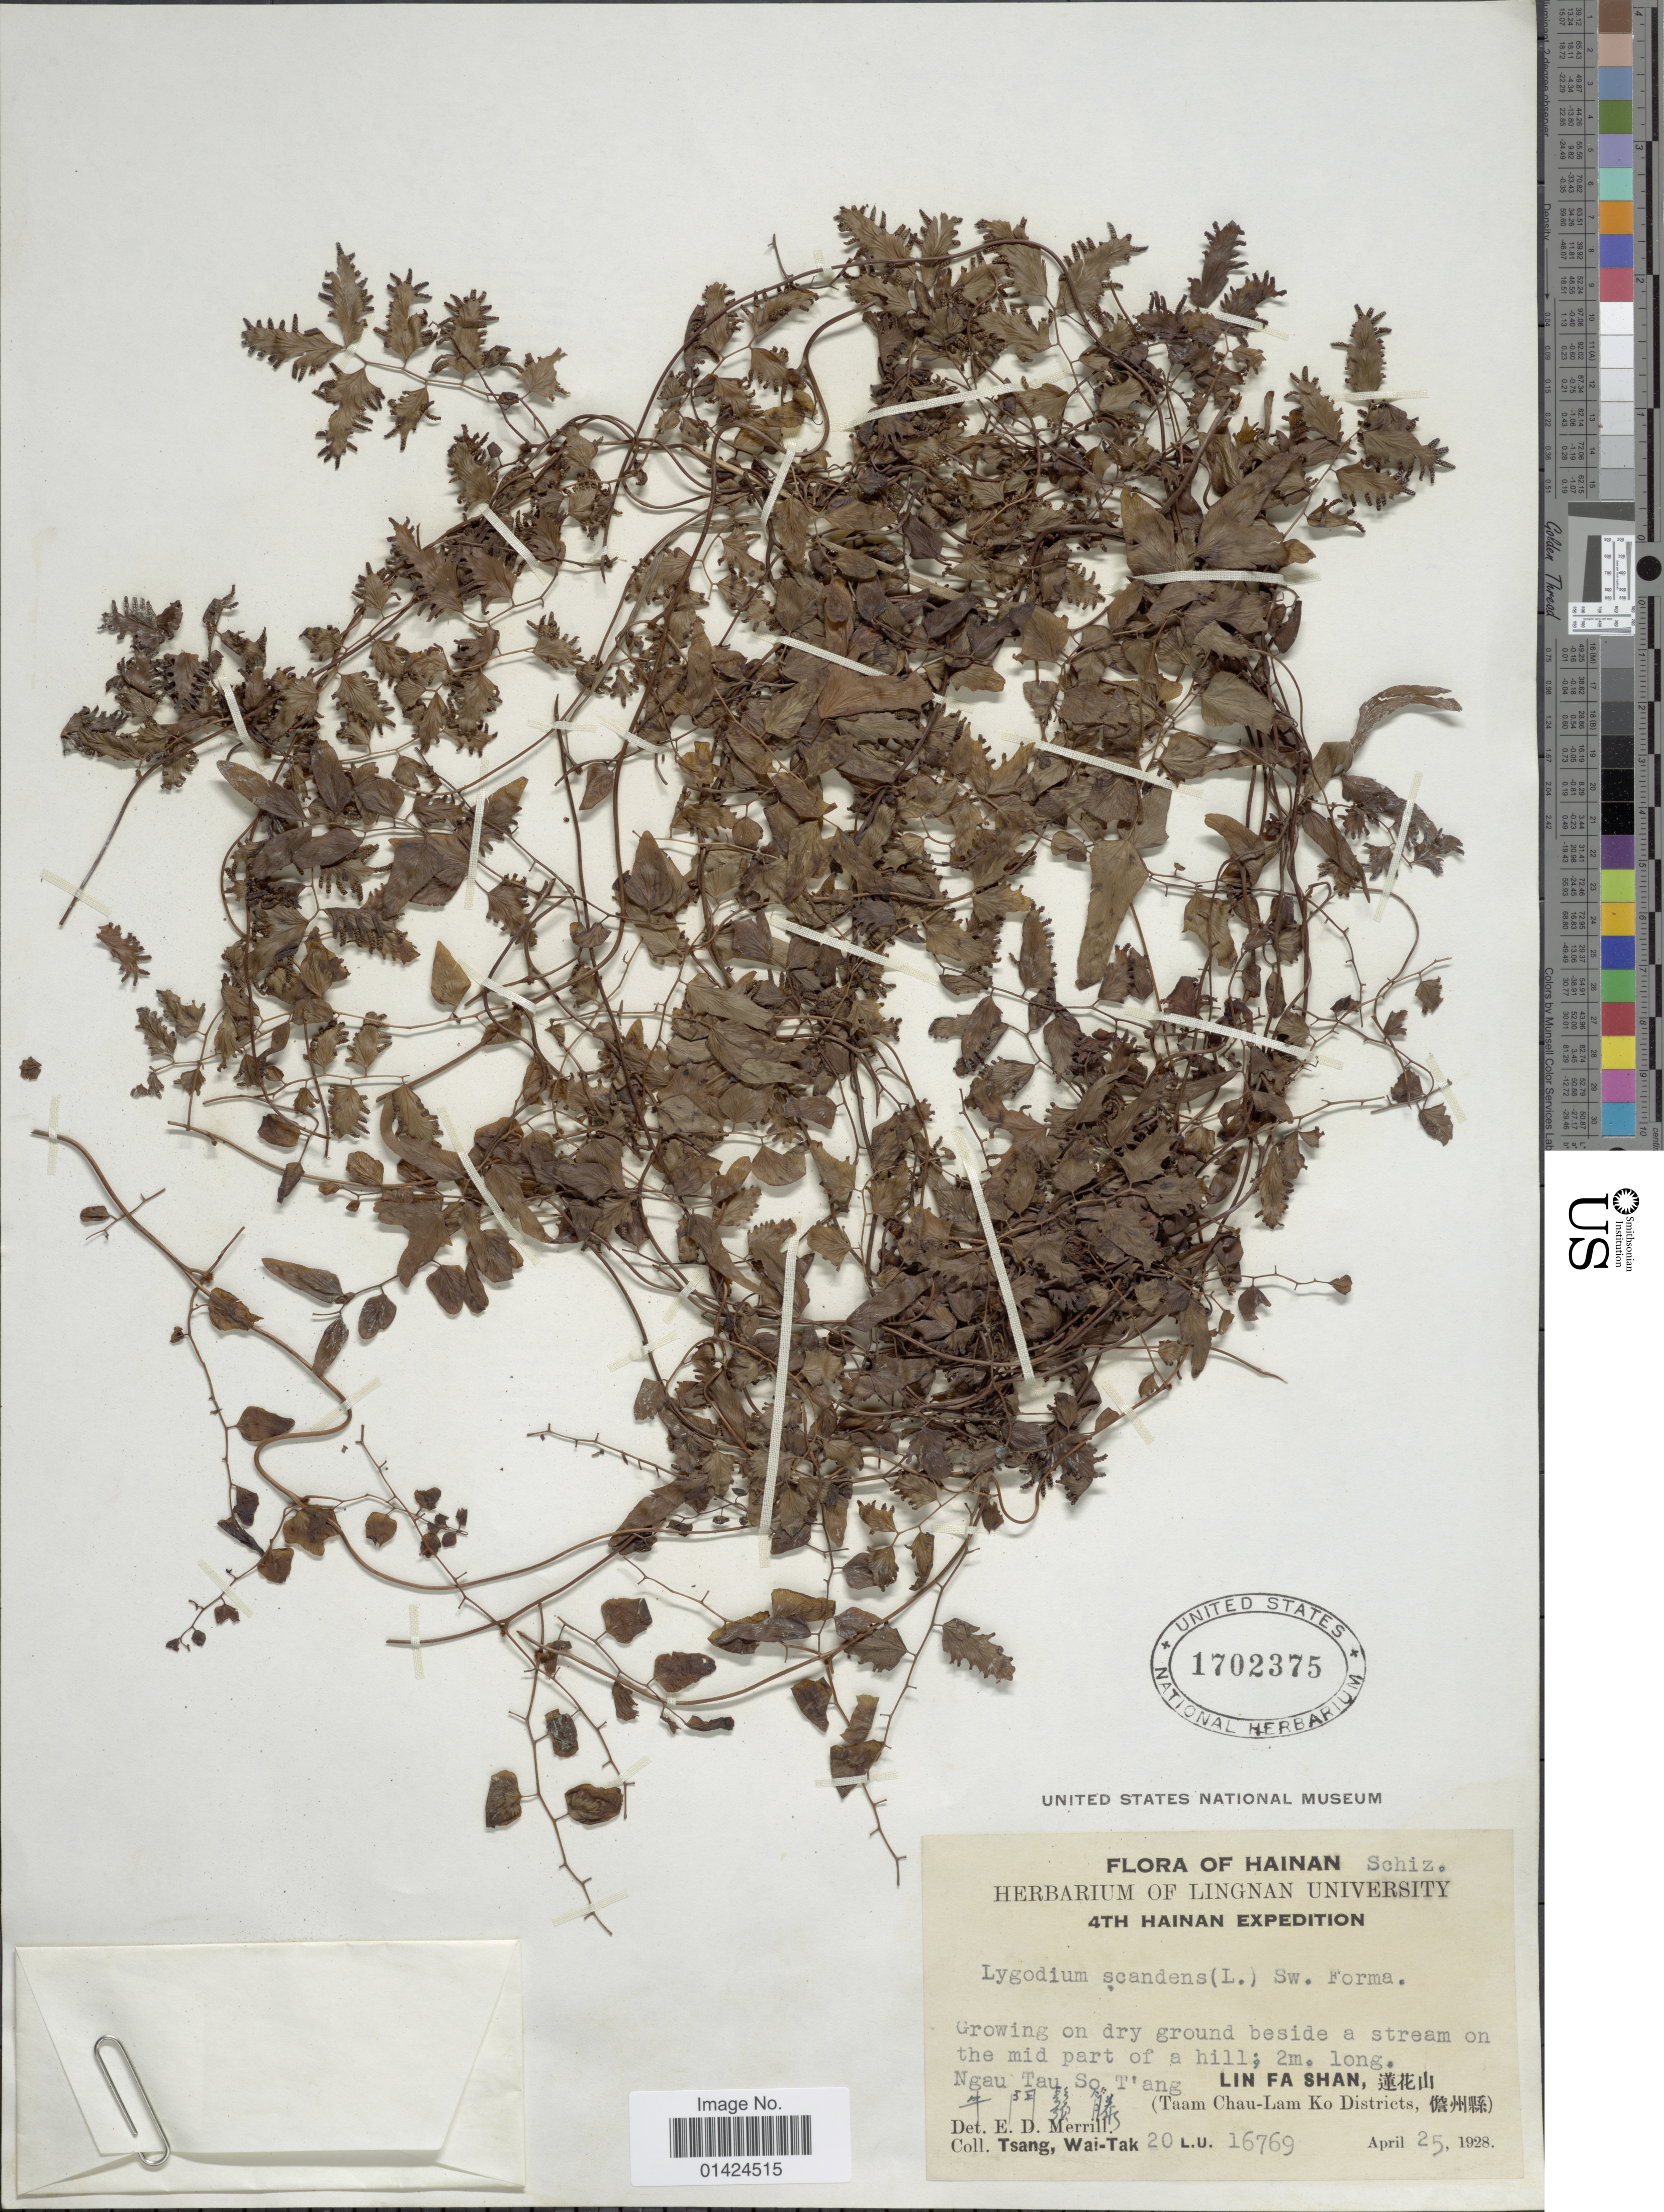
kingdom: Plantae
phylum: Tracheophyta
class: Polypodiopsida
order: Schizaeales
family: Lygodiaceae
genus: Lygodium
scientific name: Lygodium microphyllum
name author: (Cav.) R. Br.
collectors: W. T. Tsang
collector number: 20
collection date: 1928-04-25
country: China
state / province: Hainan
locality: Ngau Tau So T'ang. Lin Fa Shan, (Taam Chau-Lam Ko Districts).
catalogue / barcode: US 1702375